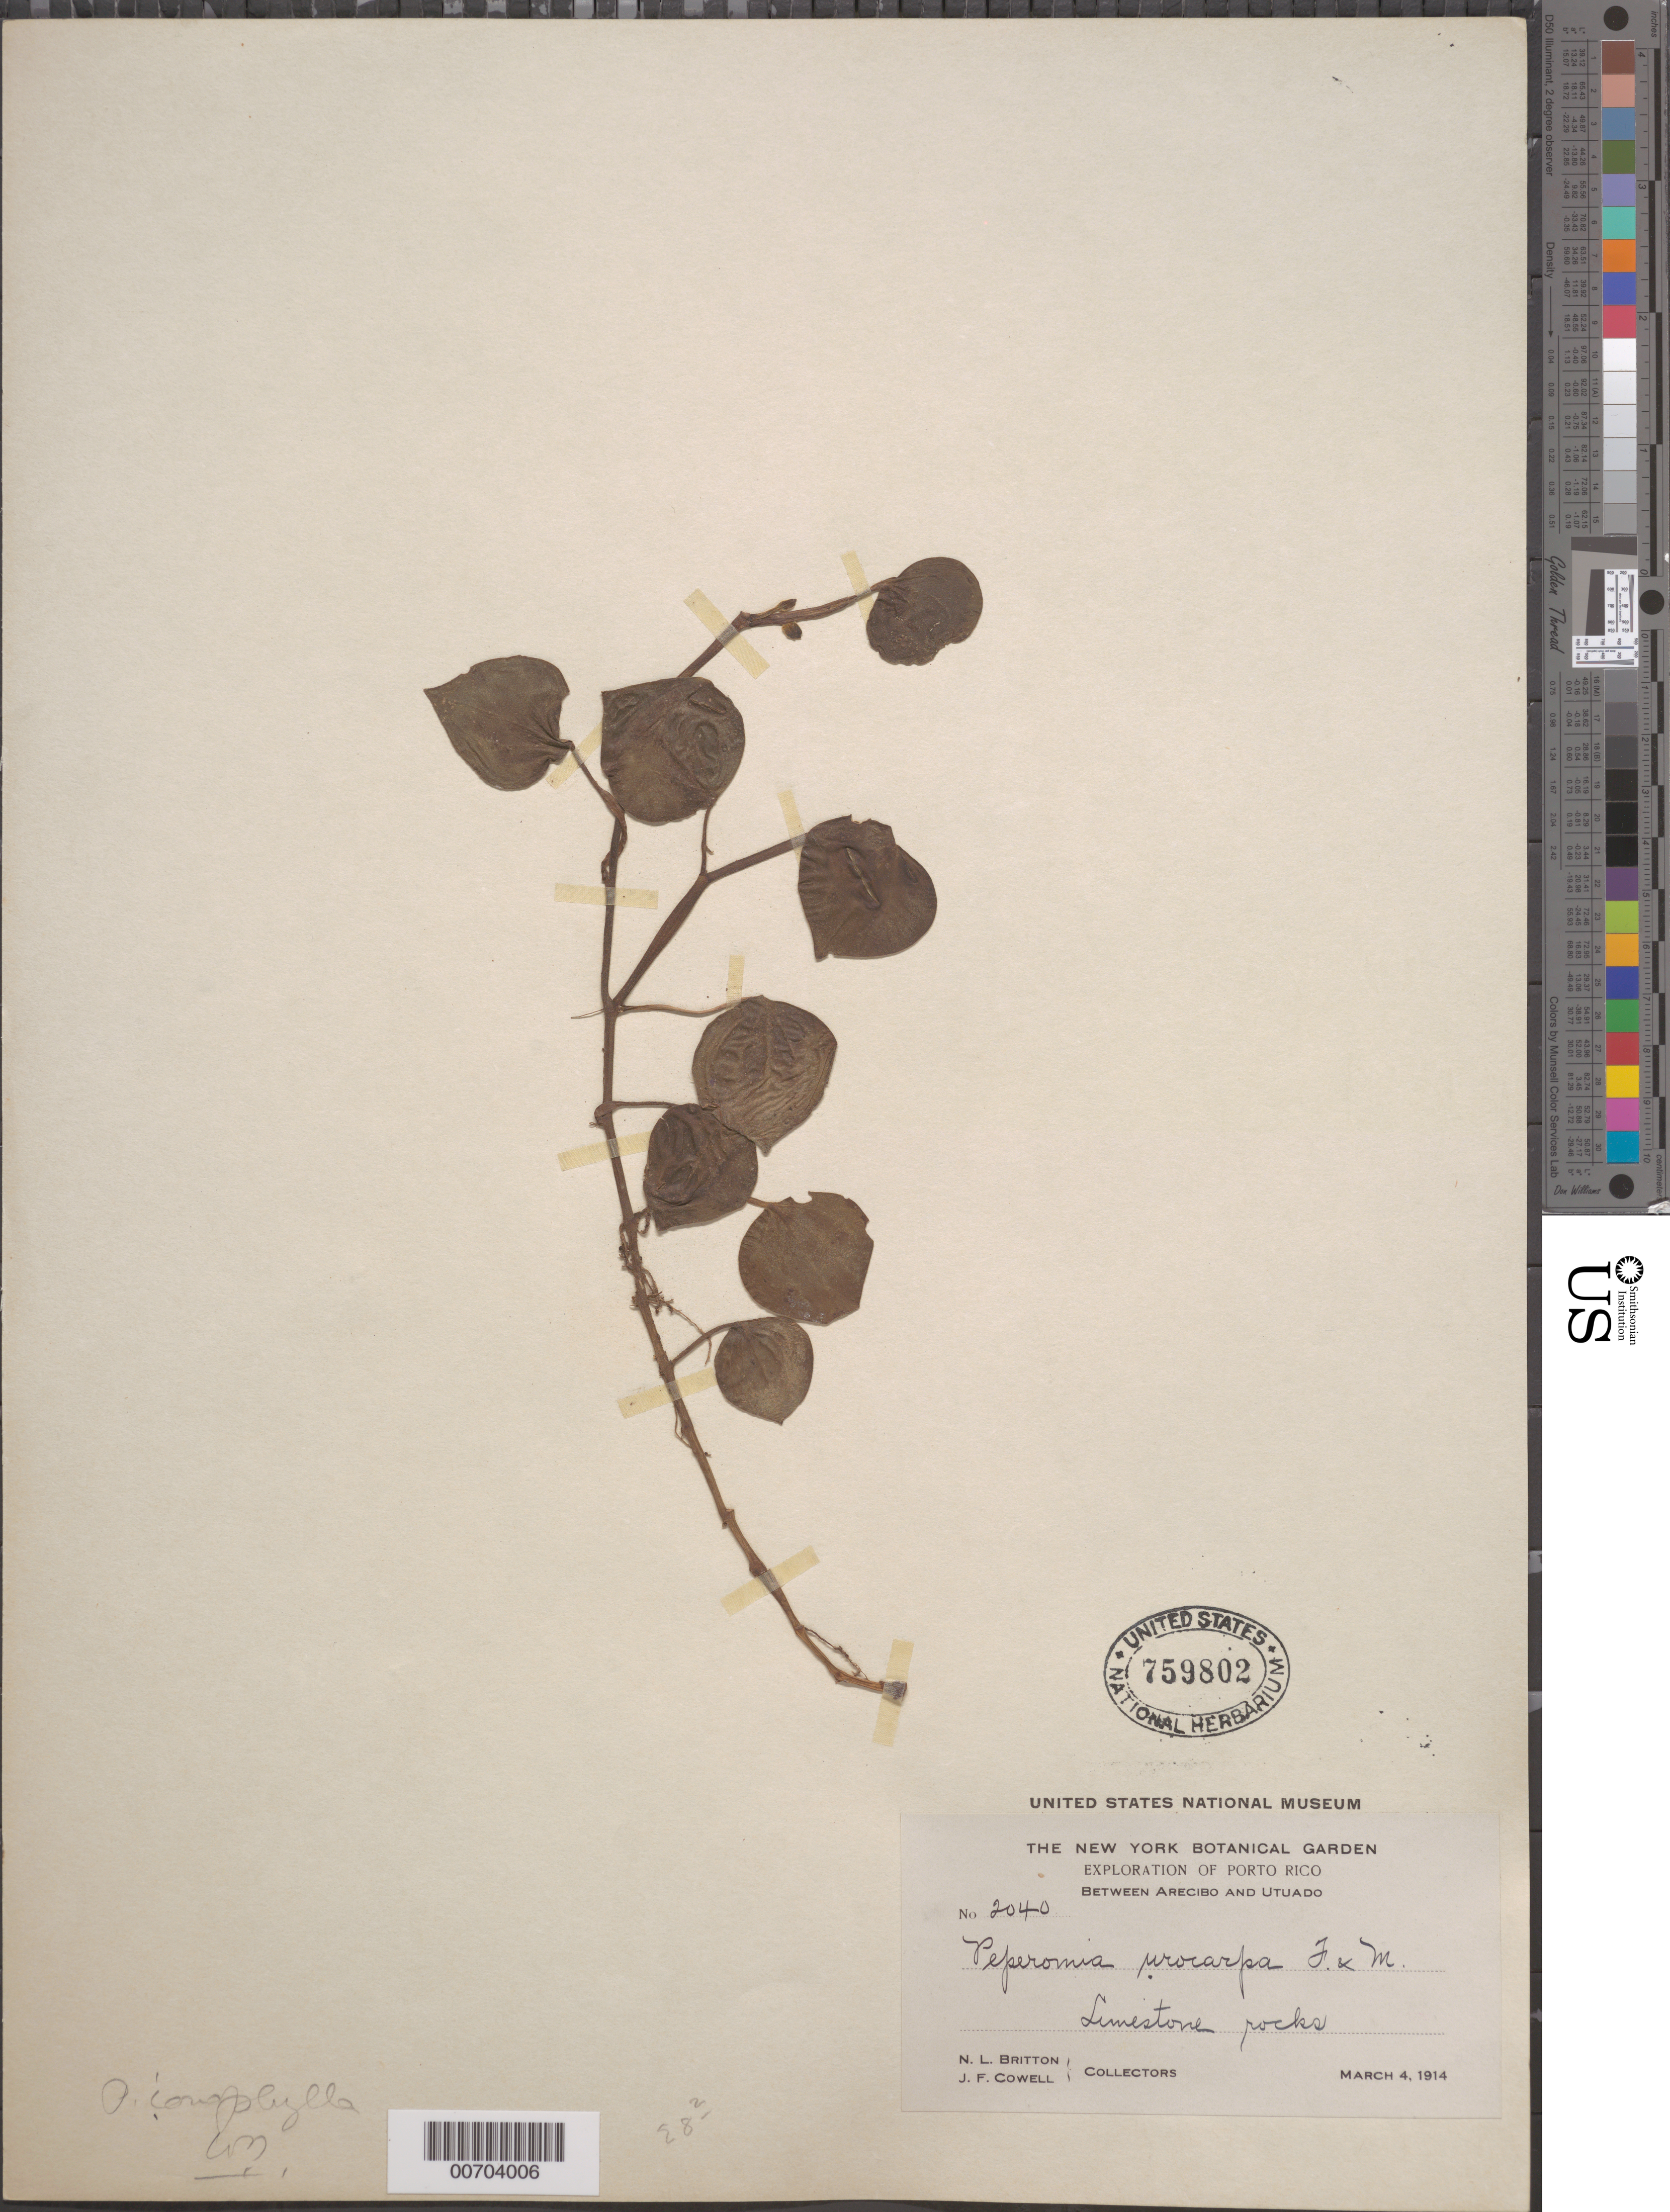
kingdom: Plantae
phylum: Tracheophyta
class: Magnoliopsida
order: Piperales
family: Piperaceae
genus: Peperomia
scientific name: Peperomia urocarpa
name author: Fisch. & C.A. Mey.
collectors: N. Britton & J. F. Cowell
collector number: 2040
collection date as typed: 04 Mar 1914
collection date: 1914-03-04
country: Puerto Rico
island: Greater Antilles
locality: Btw. Arecibo and Utuado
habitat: Limestone rocks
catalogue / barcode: US 759802